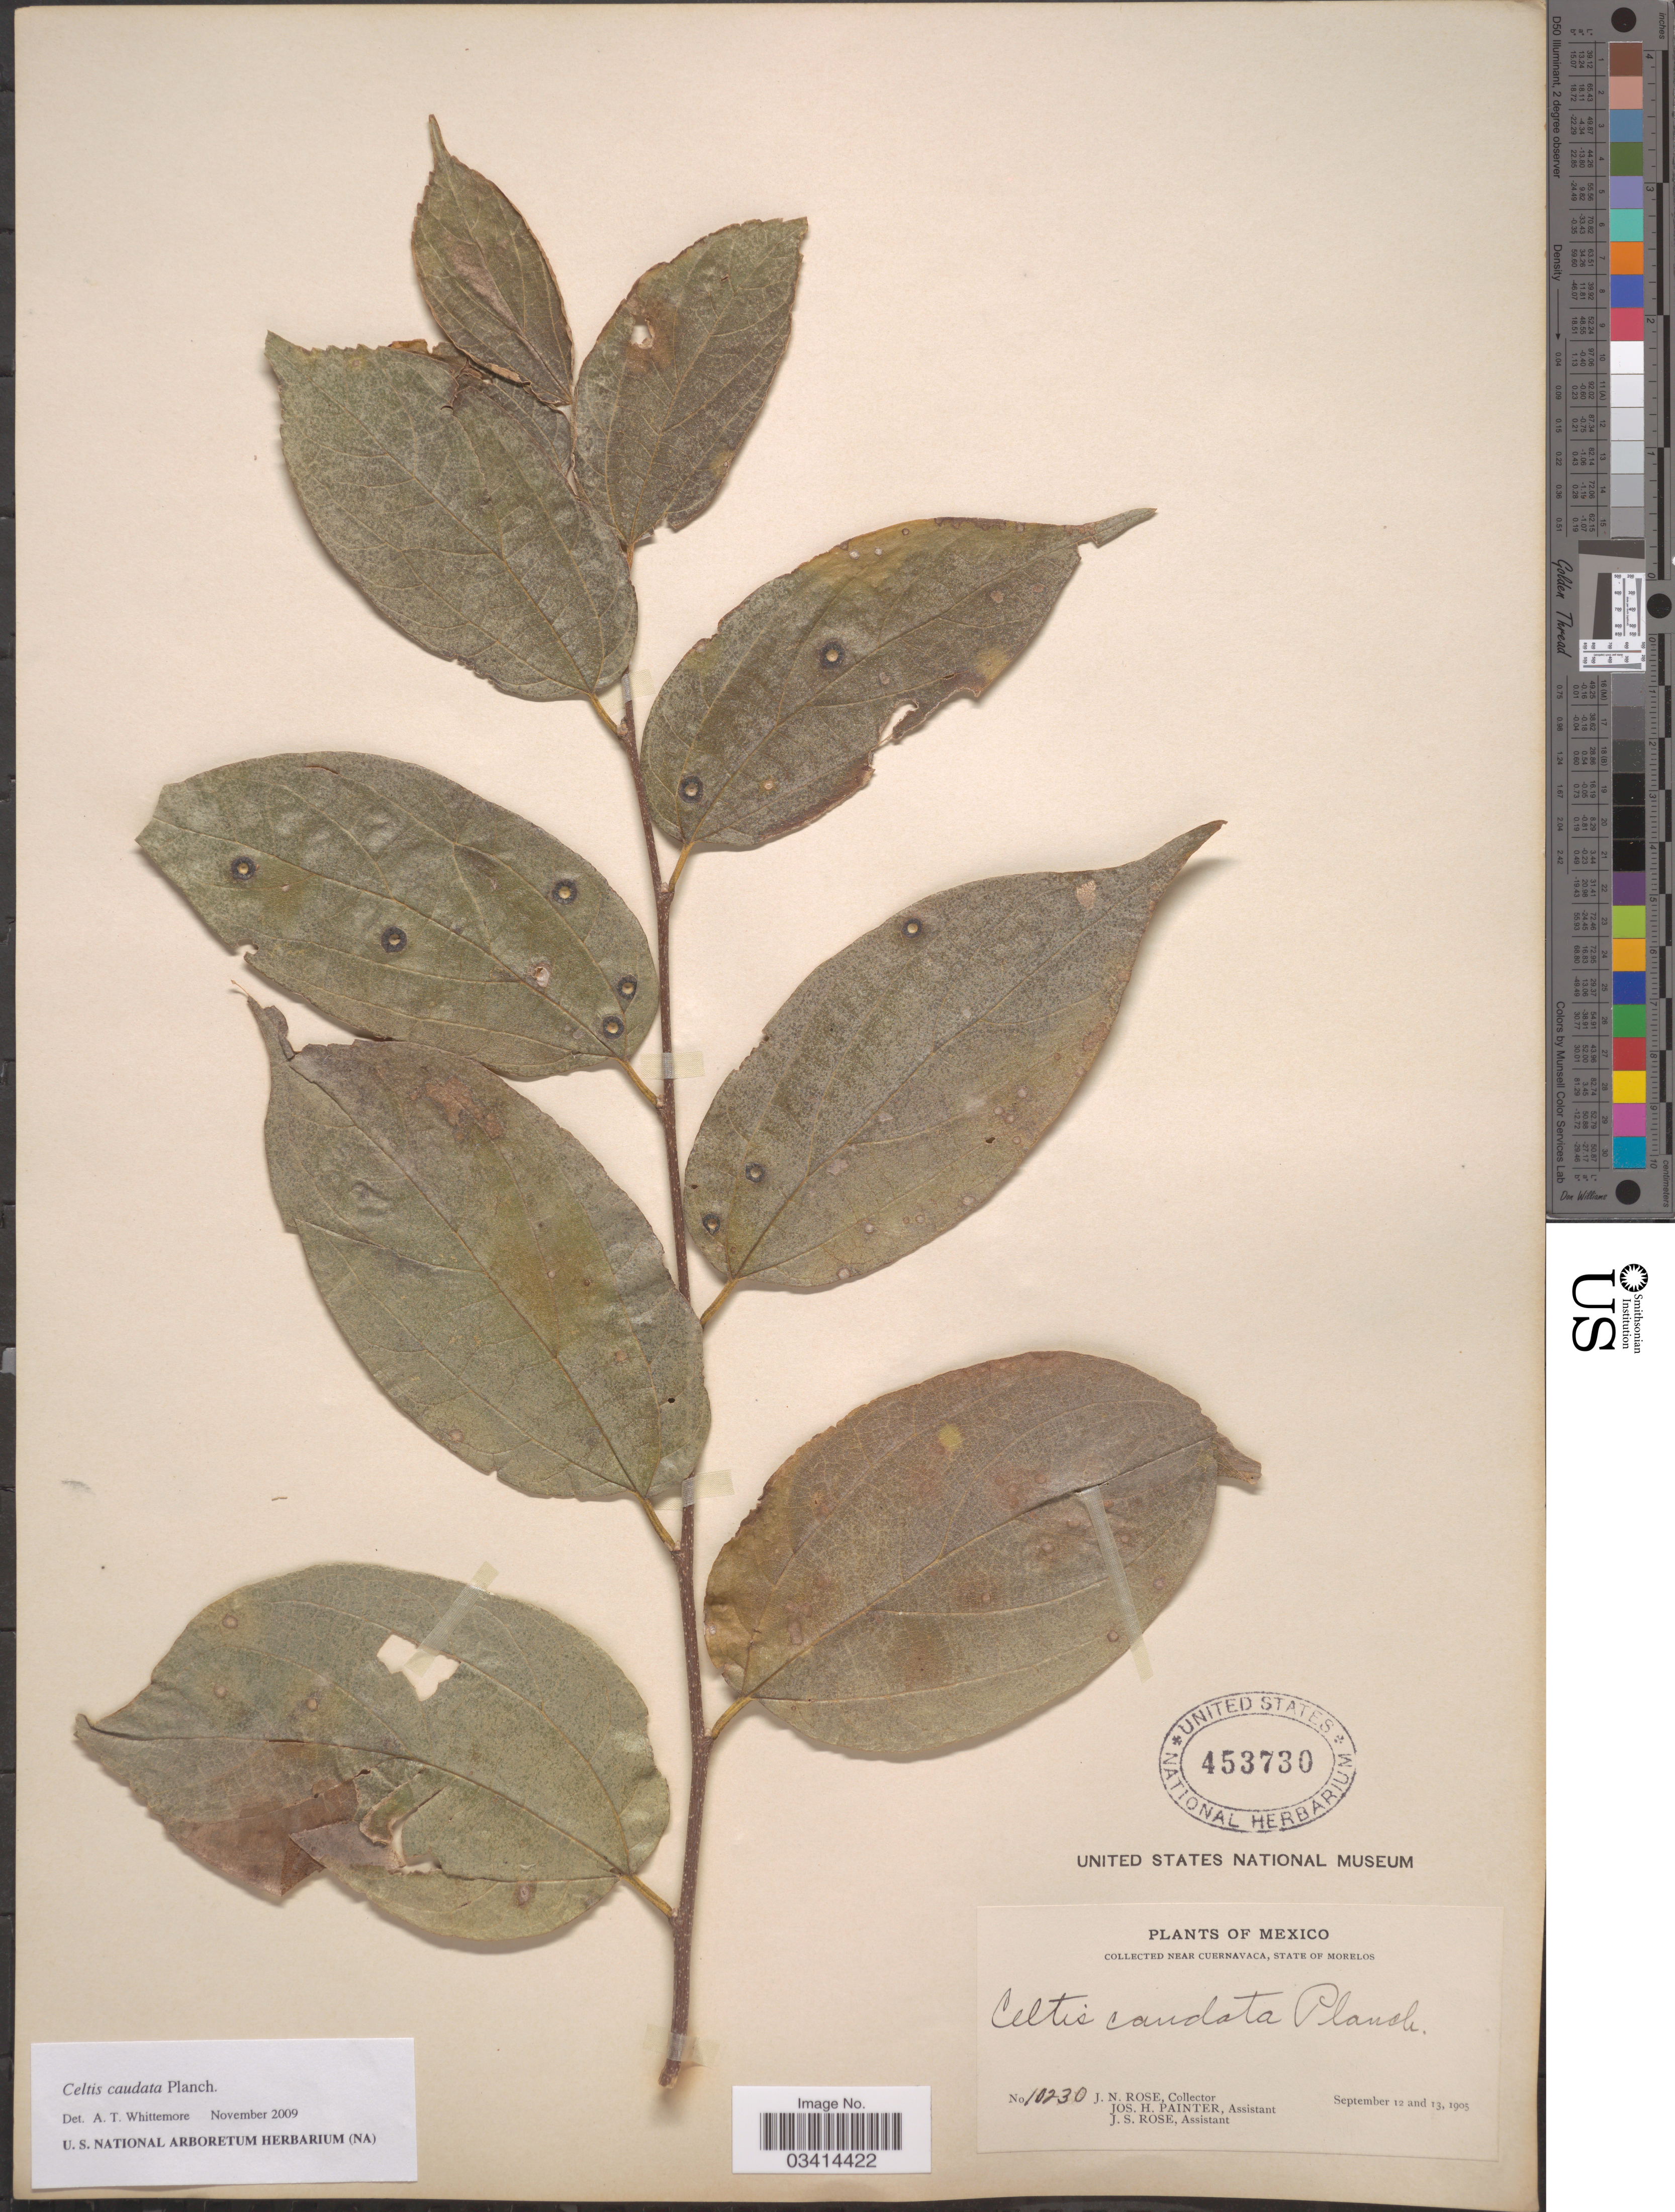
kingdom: Plantae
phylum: Tracheophyta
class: Magnoliopsida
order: Rosales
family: Cannabaceae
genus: Celtis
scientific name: Celtis caudata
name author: Planch.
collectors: J. N. Rose, J. H. Painter & J. S. Rose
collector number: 10230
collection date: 1905-09-12/1905-09-13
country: Mexico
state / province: Morelos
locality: Near Cuernavaca.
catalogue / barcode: US 453730